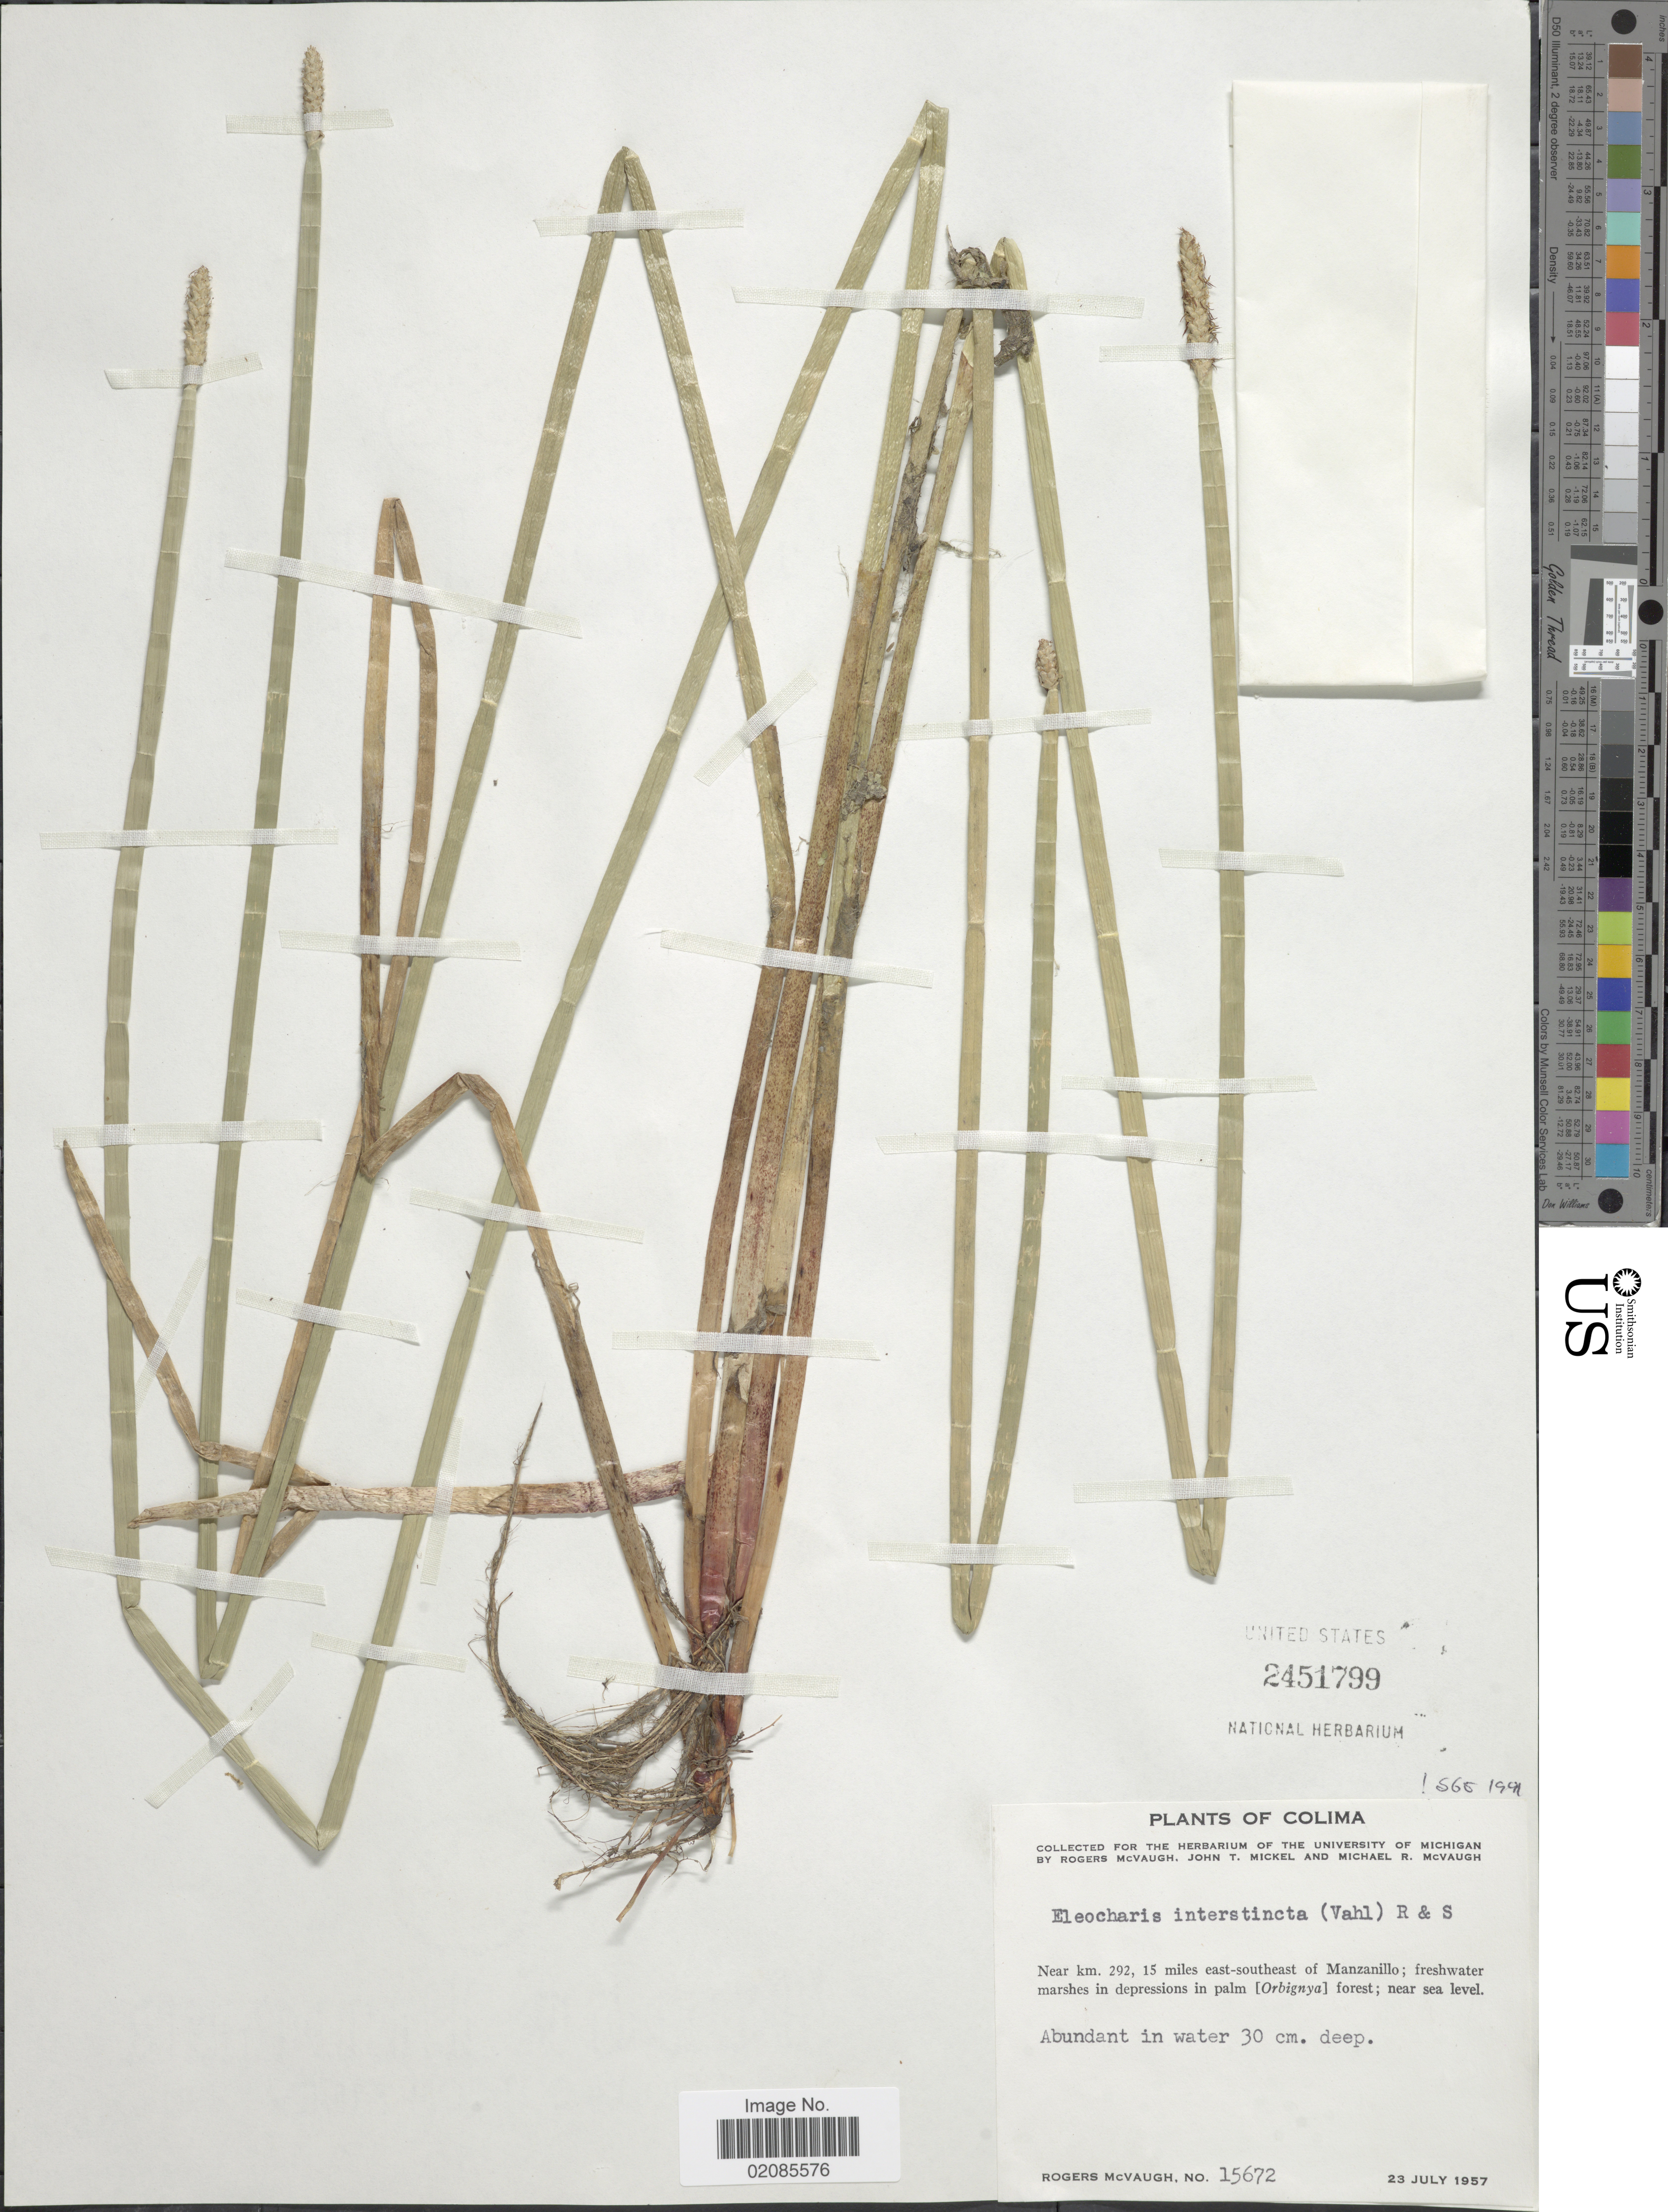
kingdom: Plantae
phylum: Tracheophyta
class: Liliopsida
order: Poales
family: Cyperaceae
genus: Eleocharis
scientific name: Eleocharis interstincta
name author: (Vahl) Roem. & Schult.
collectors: R. McVaugh, J. T. Mickel & M. R. McVaugh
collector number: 15672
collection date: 1957-07-23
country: Mexico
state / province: Colima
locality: Near km. 292, 15 miles east-southeast of Manzanillo.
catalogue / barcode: US 2451799